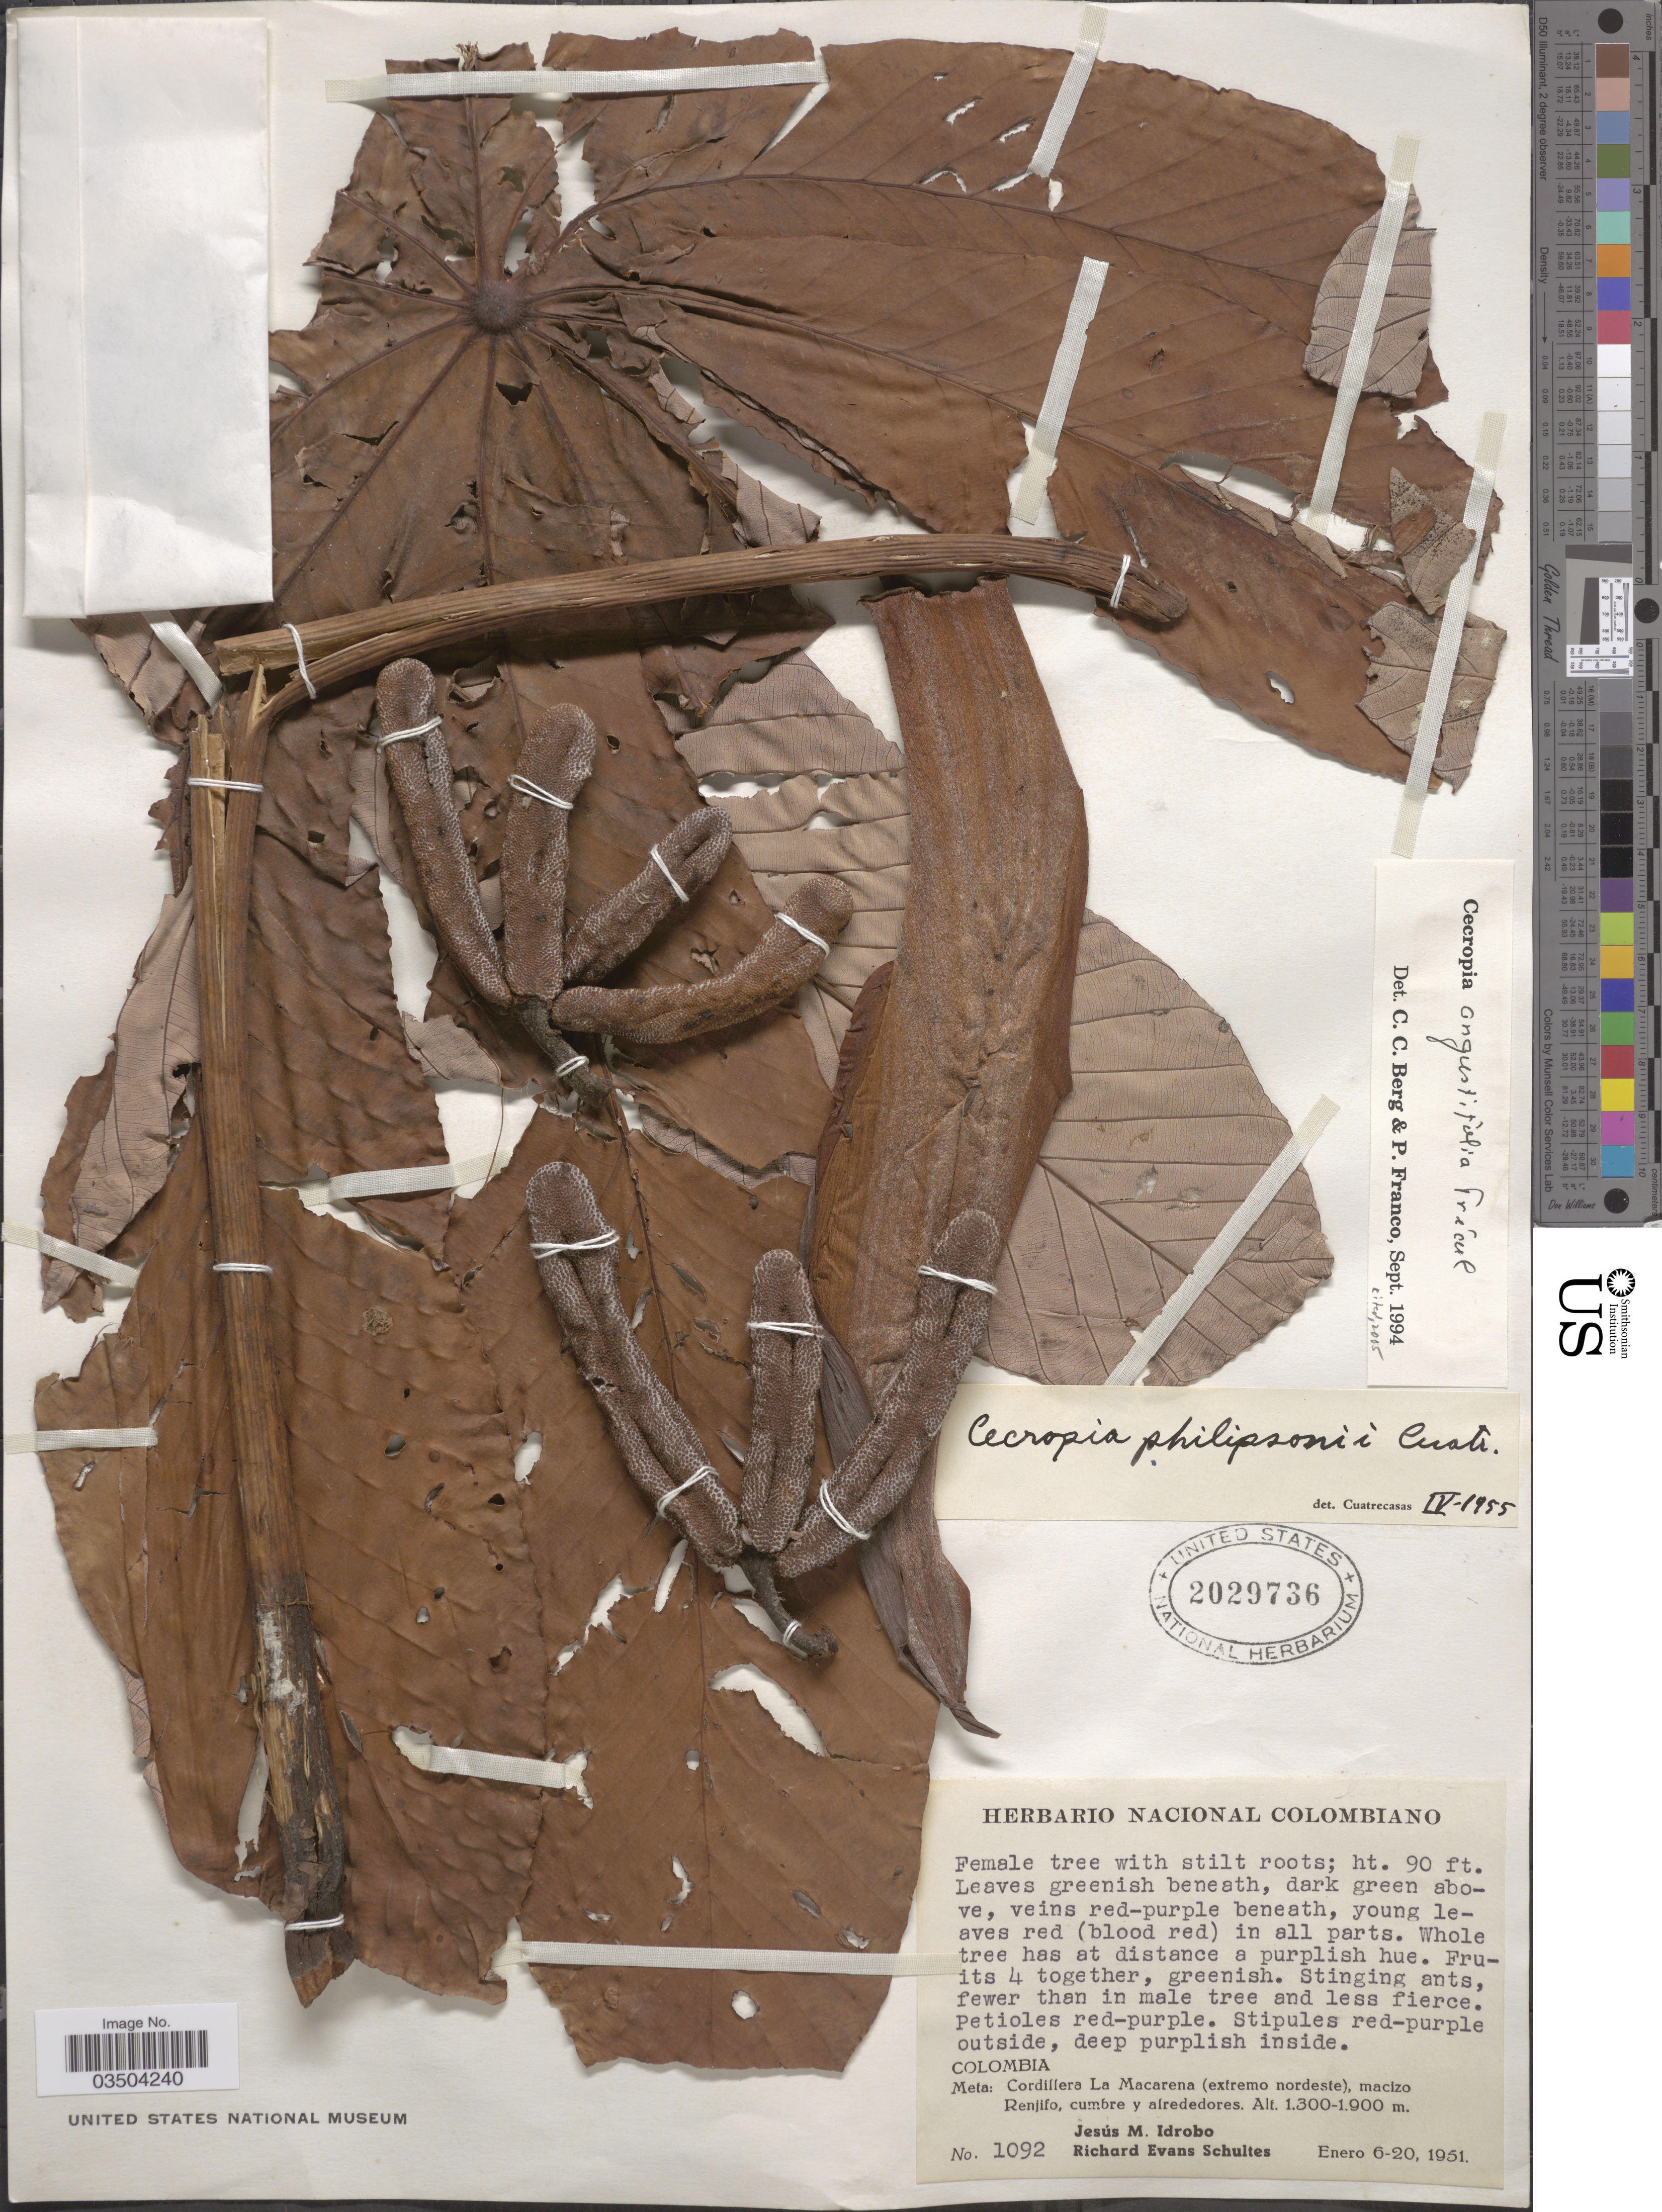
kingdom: Plantae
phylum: Tracheophyta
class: Magnoliopsida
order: Rosales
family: Urticaceae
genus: Cecropia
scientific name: Cecropia angustifolia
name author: Trécul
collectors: J. M. Idrobo & R. E. Schultes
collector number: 1092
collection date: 1951-01-06/1951-01-20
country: Colombia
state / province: Meta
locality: Cordillera La Macarena (extremo nordeste), macizo Renjifo, cumbre y alrededores.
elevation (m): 1300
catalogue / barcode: US 2029736